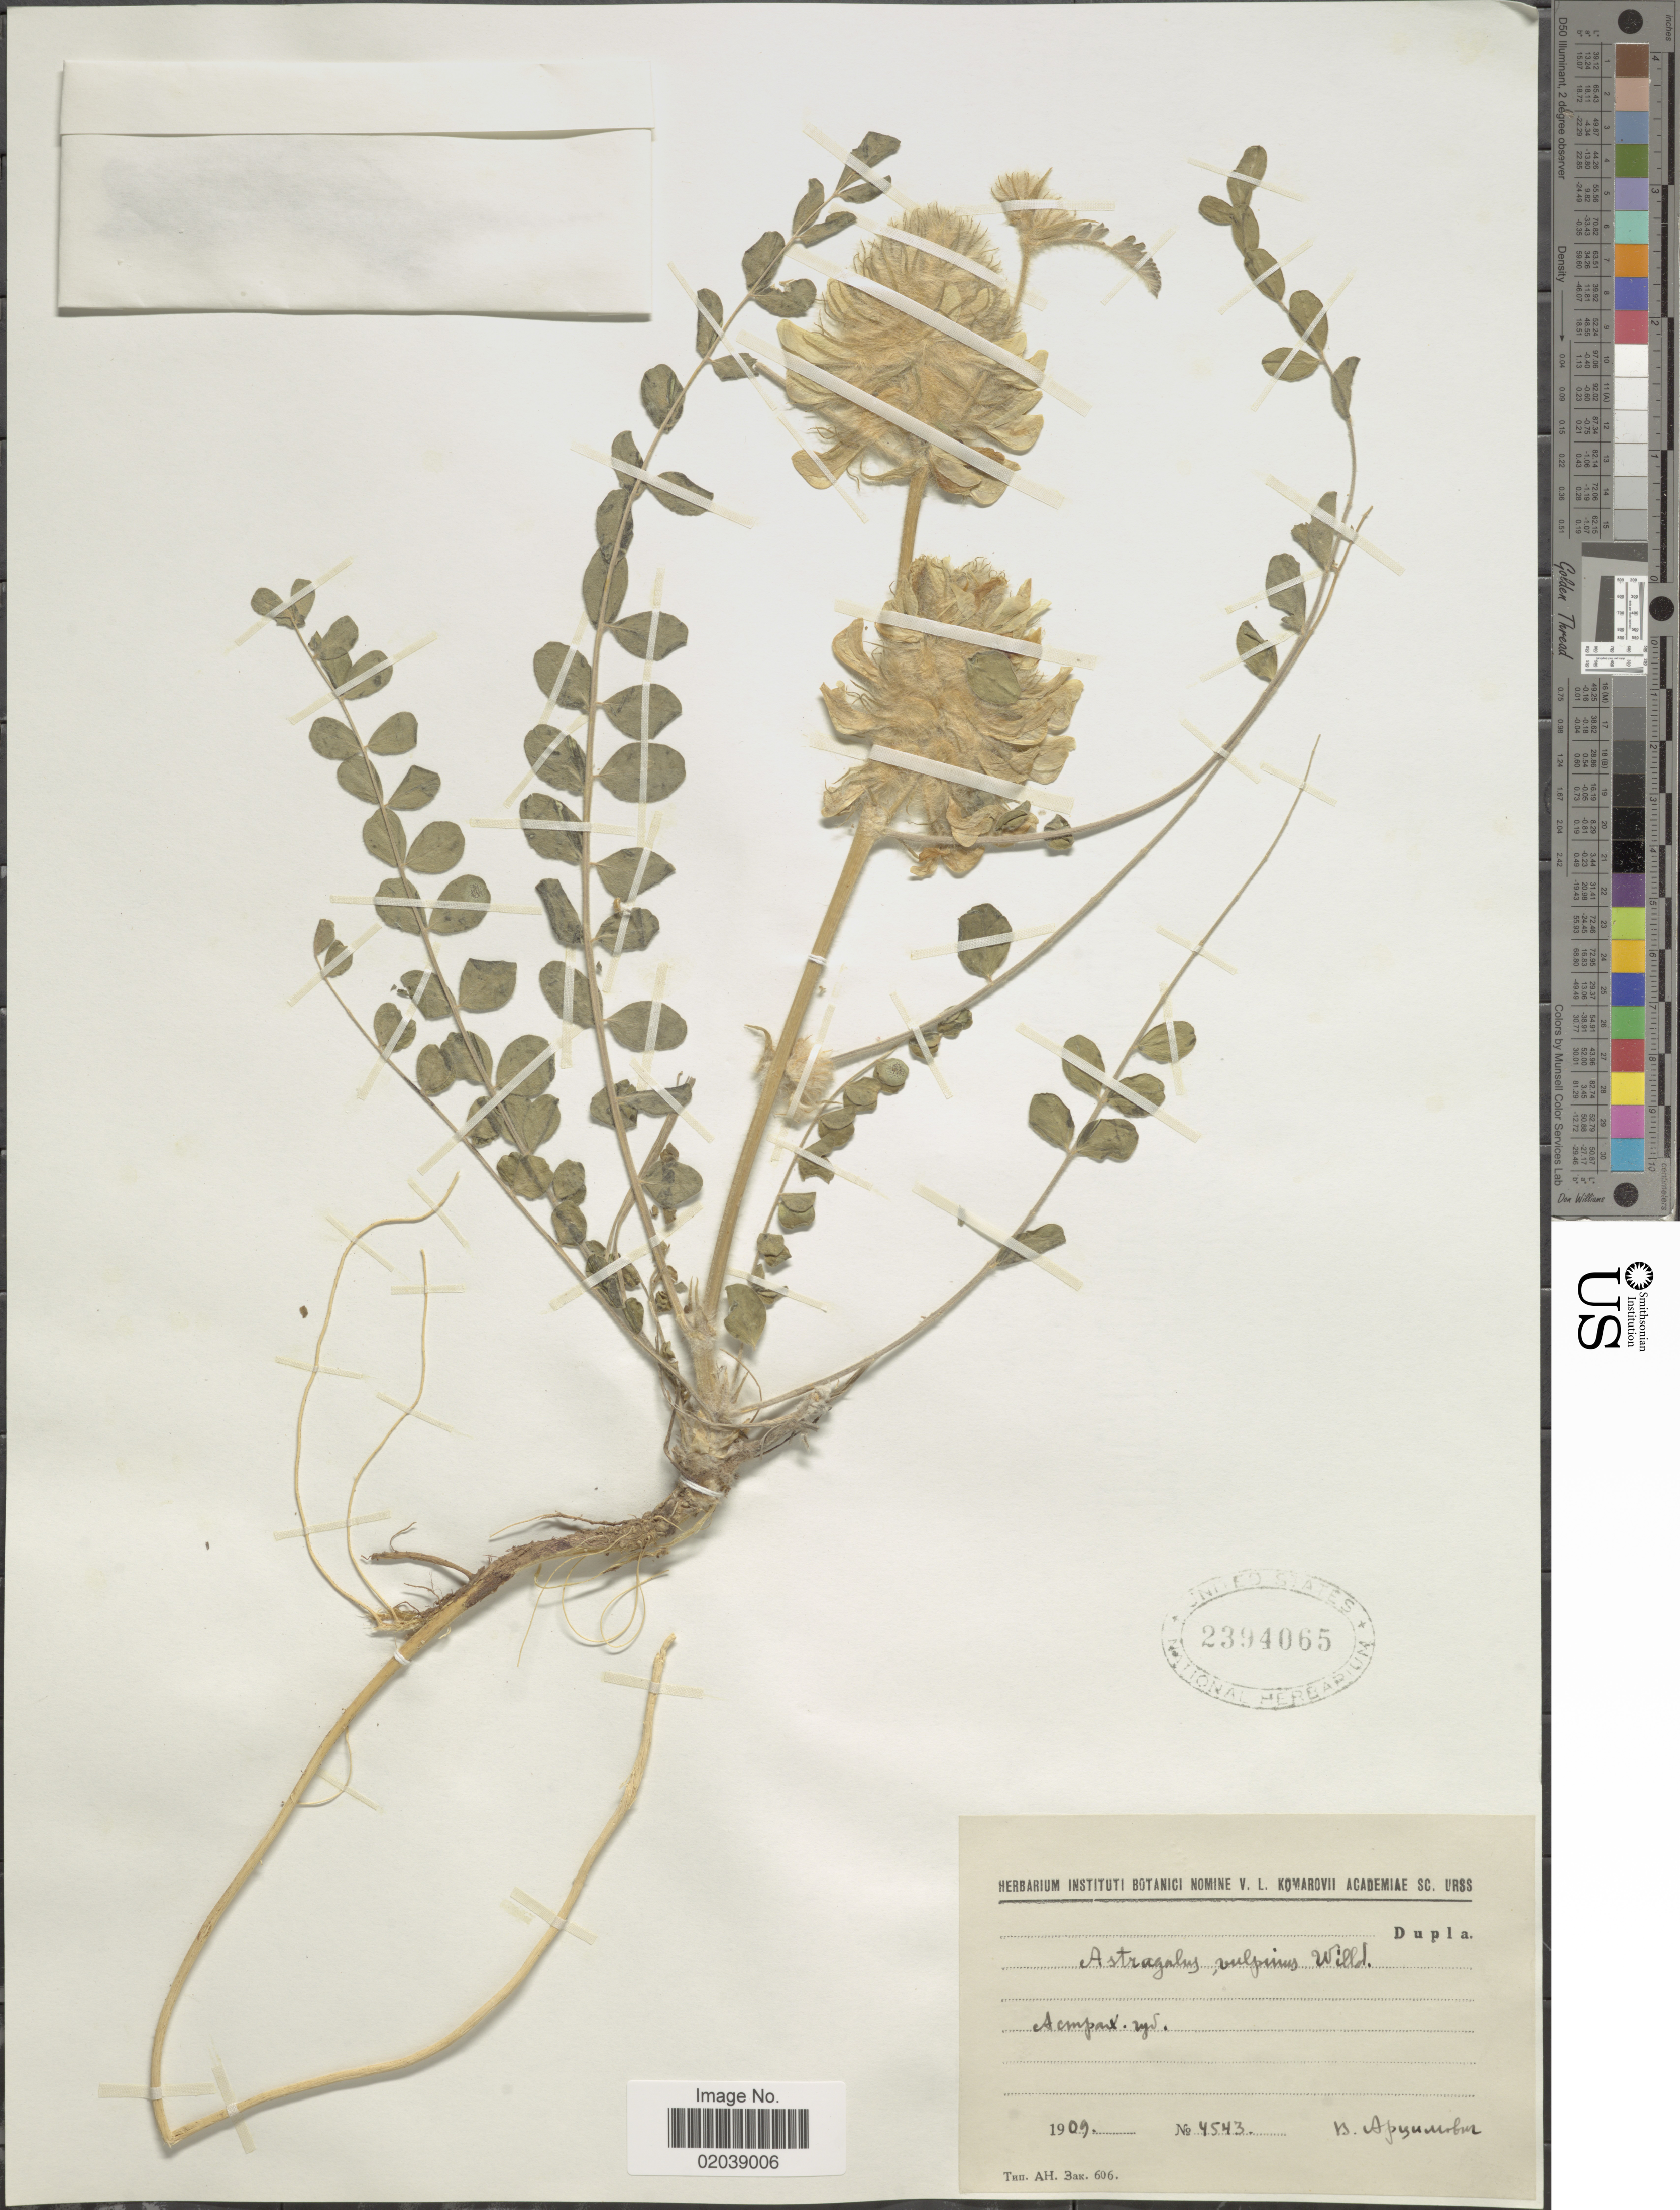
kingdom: Plantae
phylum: Tracheophyta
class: Magnoliopsida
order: Fabales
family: Fabaceae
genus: Astragalus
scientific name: Astragalus vulpinus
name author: Willd.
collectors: V. Artsumovich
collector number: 4543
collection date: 1909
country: Russian Federation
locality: Astrakhan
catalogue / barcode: US 2394065